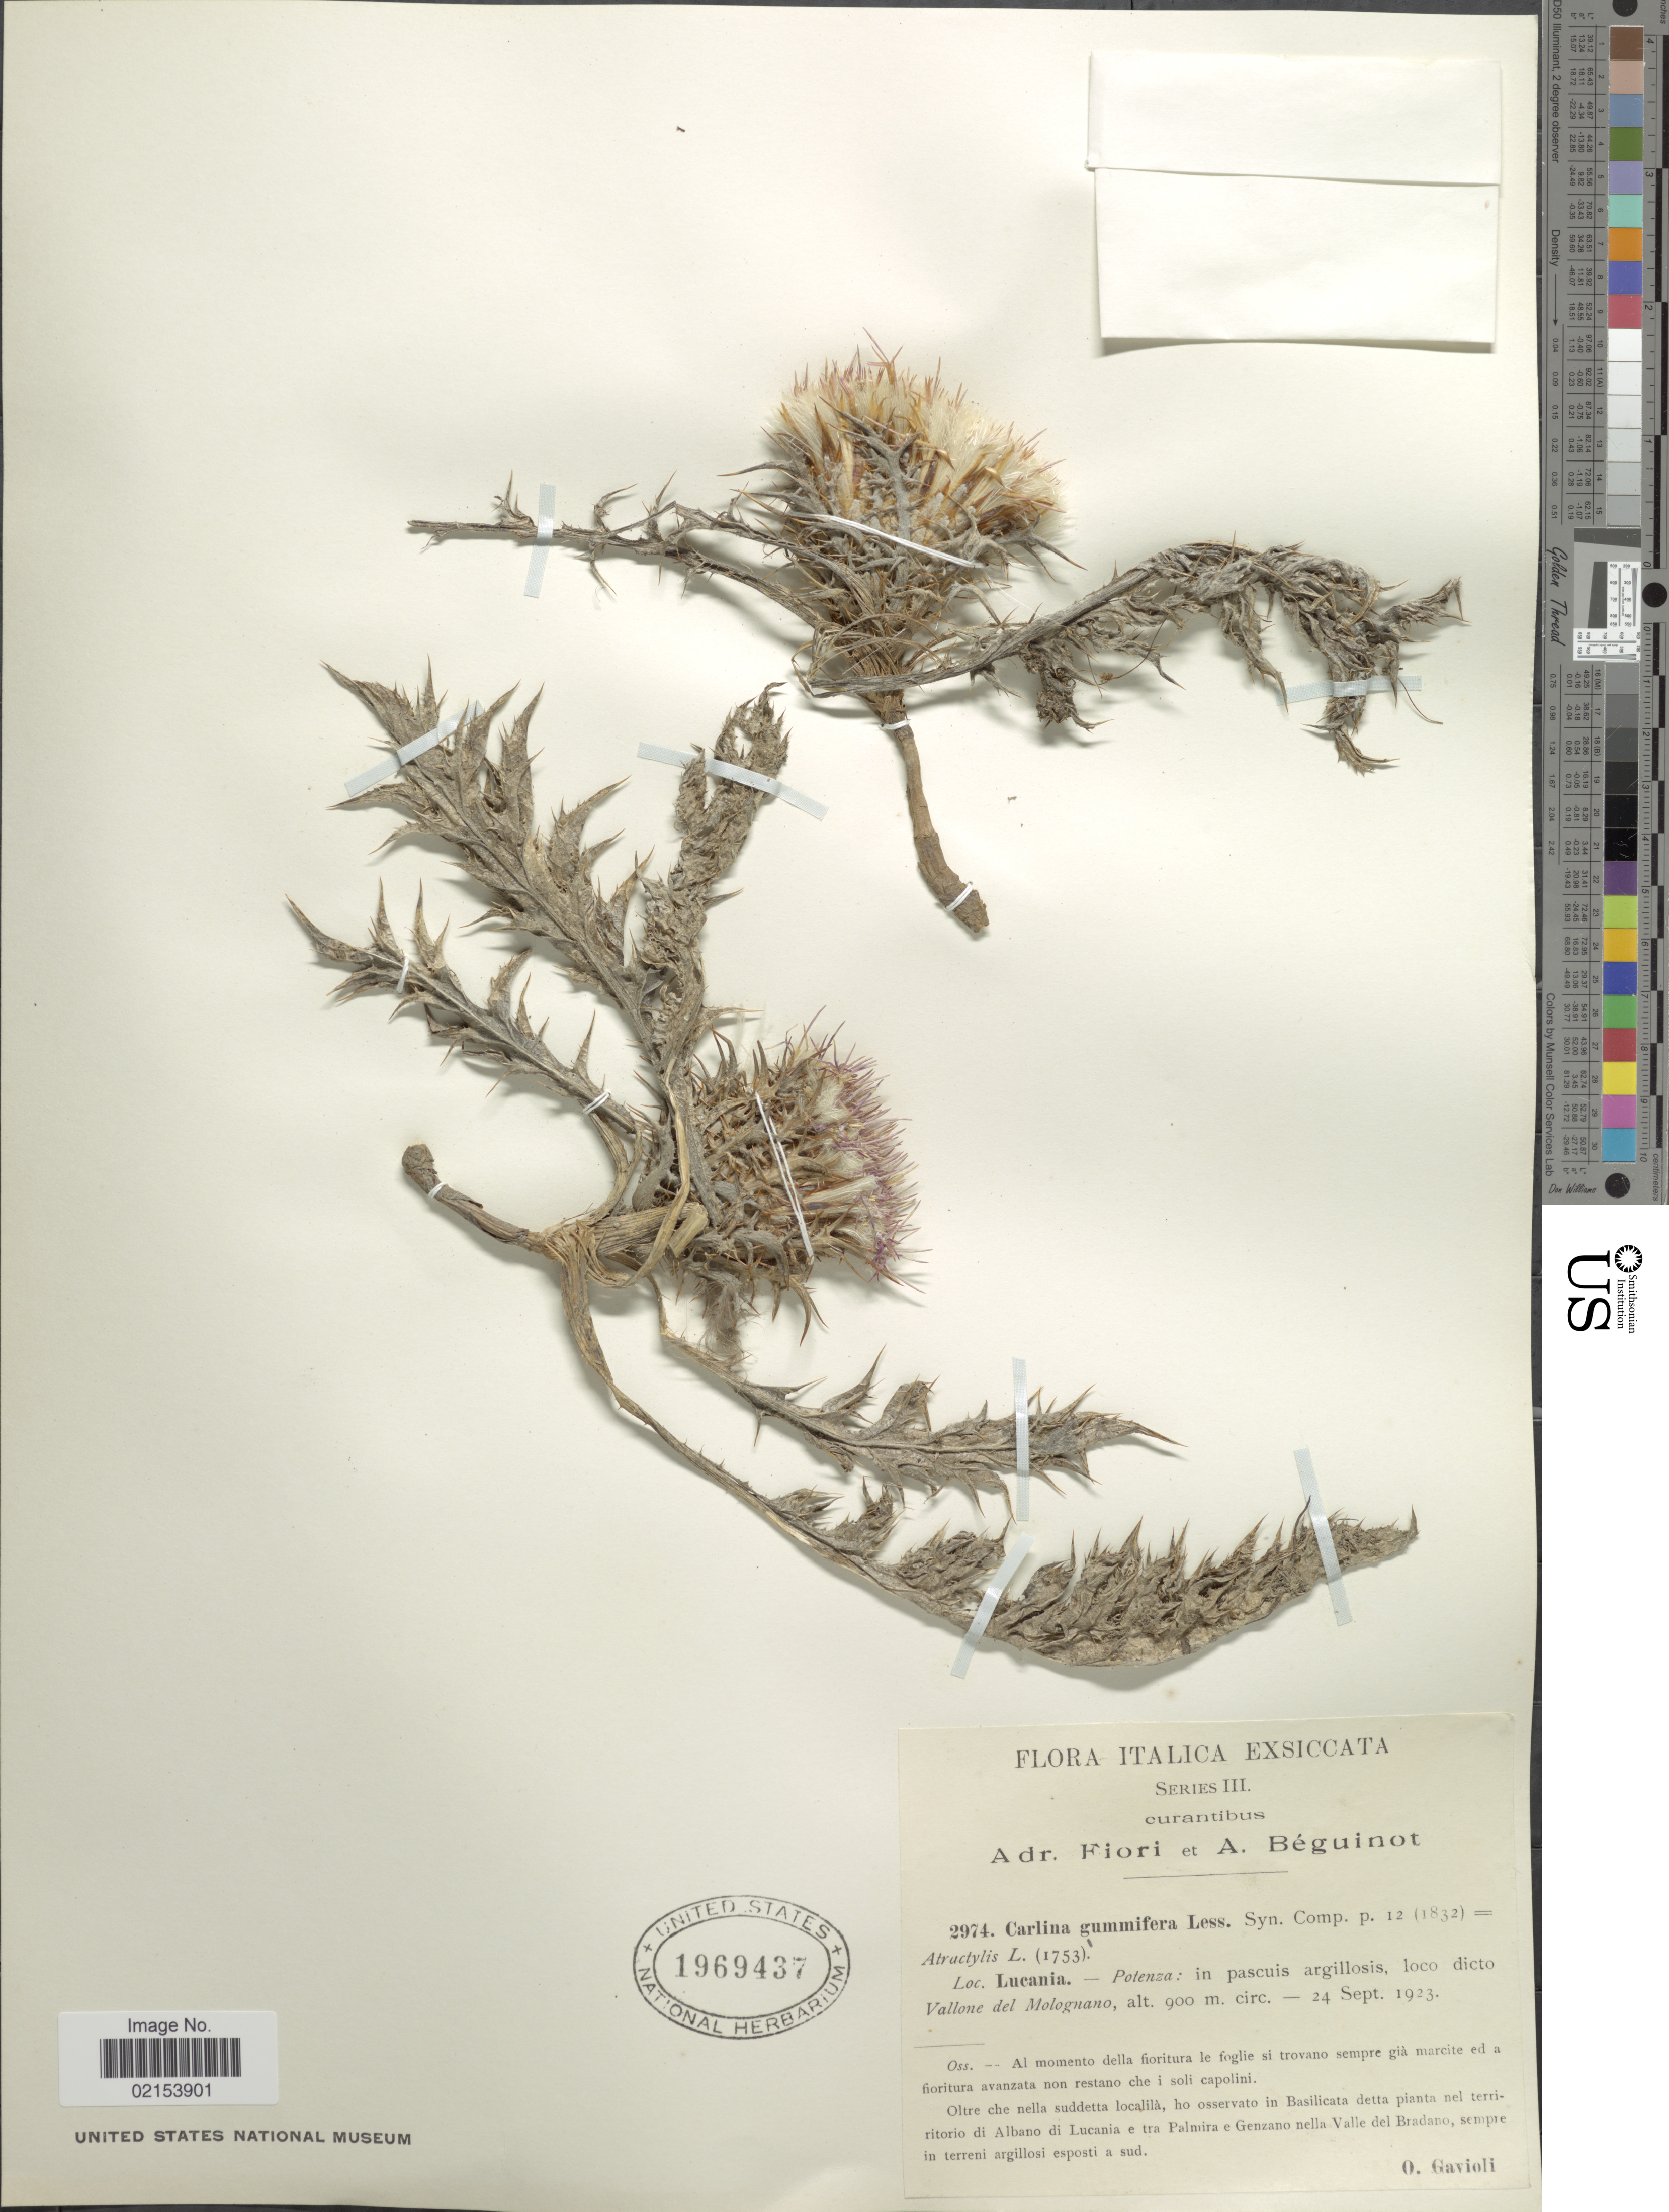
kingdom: Plantae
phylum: Tracheophyta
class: Magnoliopsida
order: Asterales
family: Asteraceae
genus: Carlina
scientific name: Carlina gummifera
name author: (L.) Less.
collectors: O. Gavioli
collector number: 2974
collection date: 1923-09-24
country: Italy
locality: Lucania-Potenza, loco dicto Vallone del Molognano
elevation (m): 900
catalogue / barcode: US 1969437